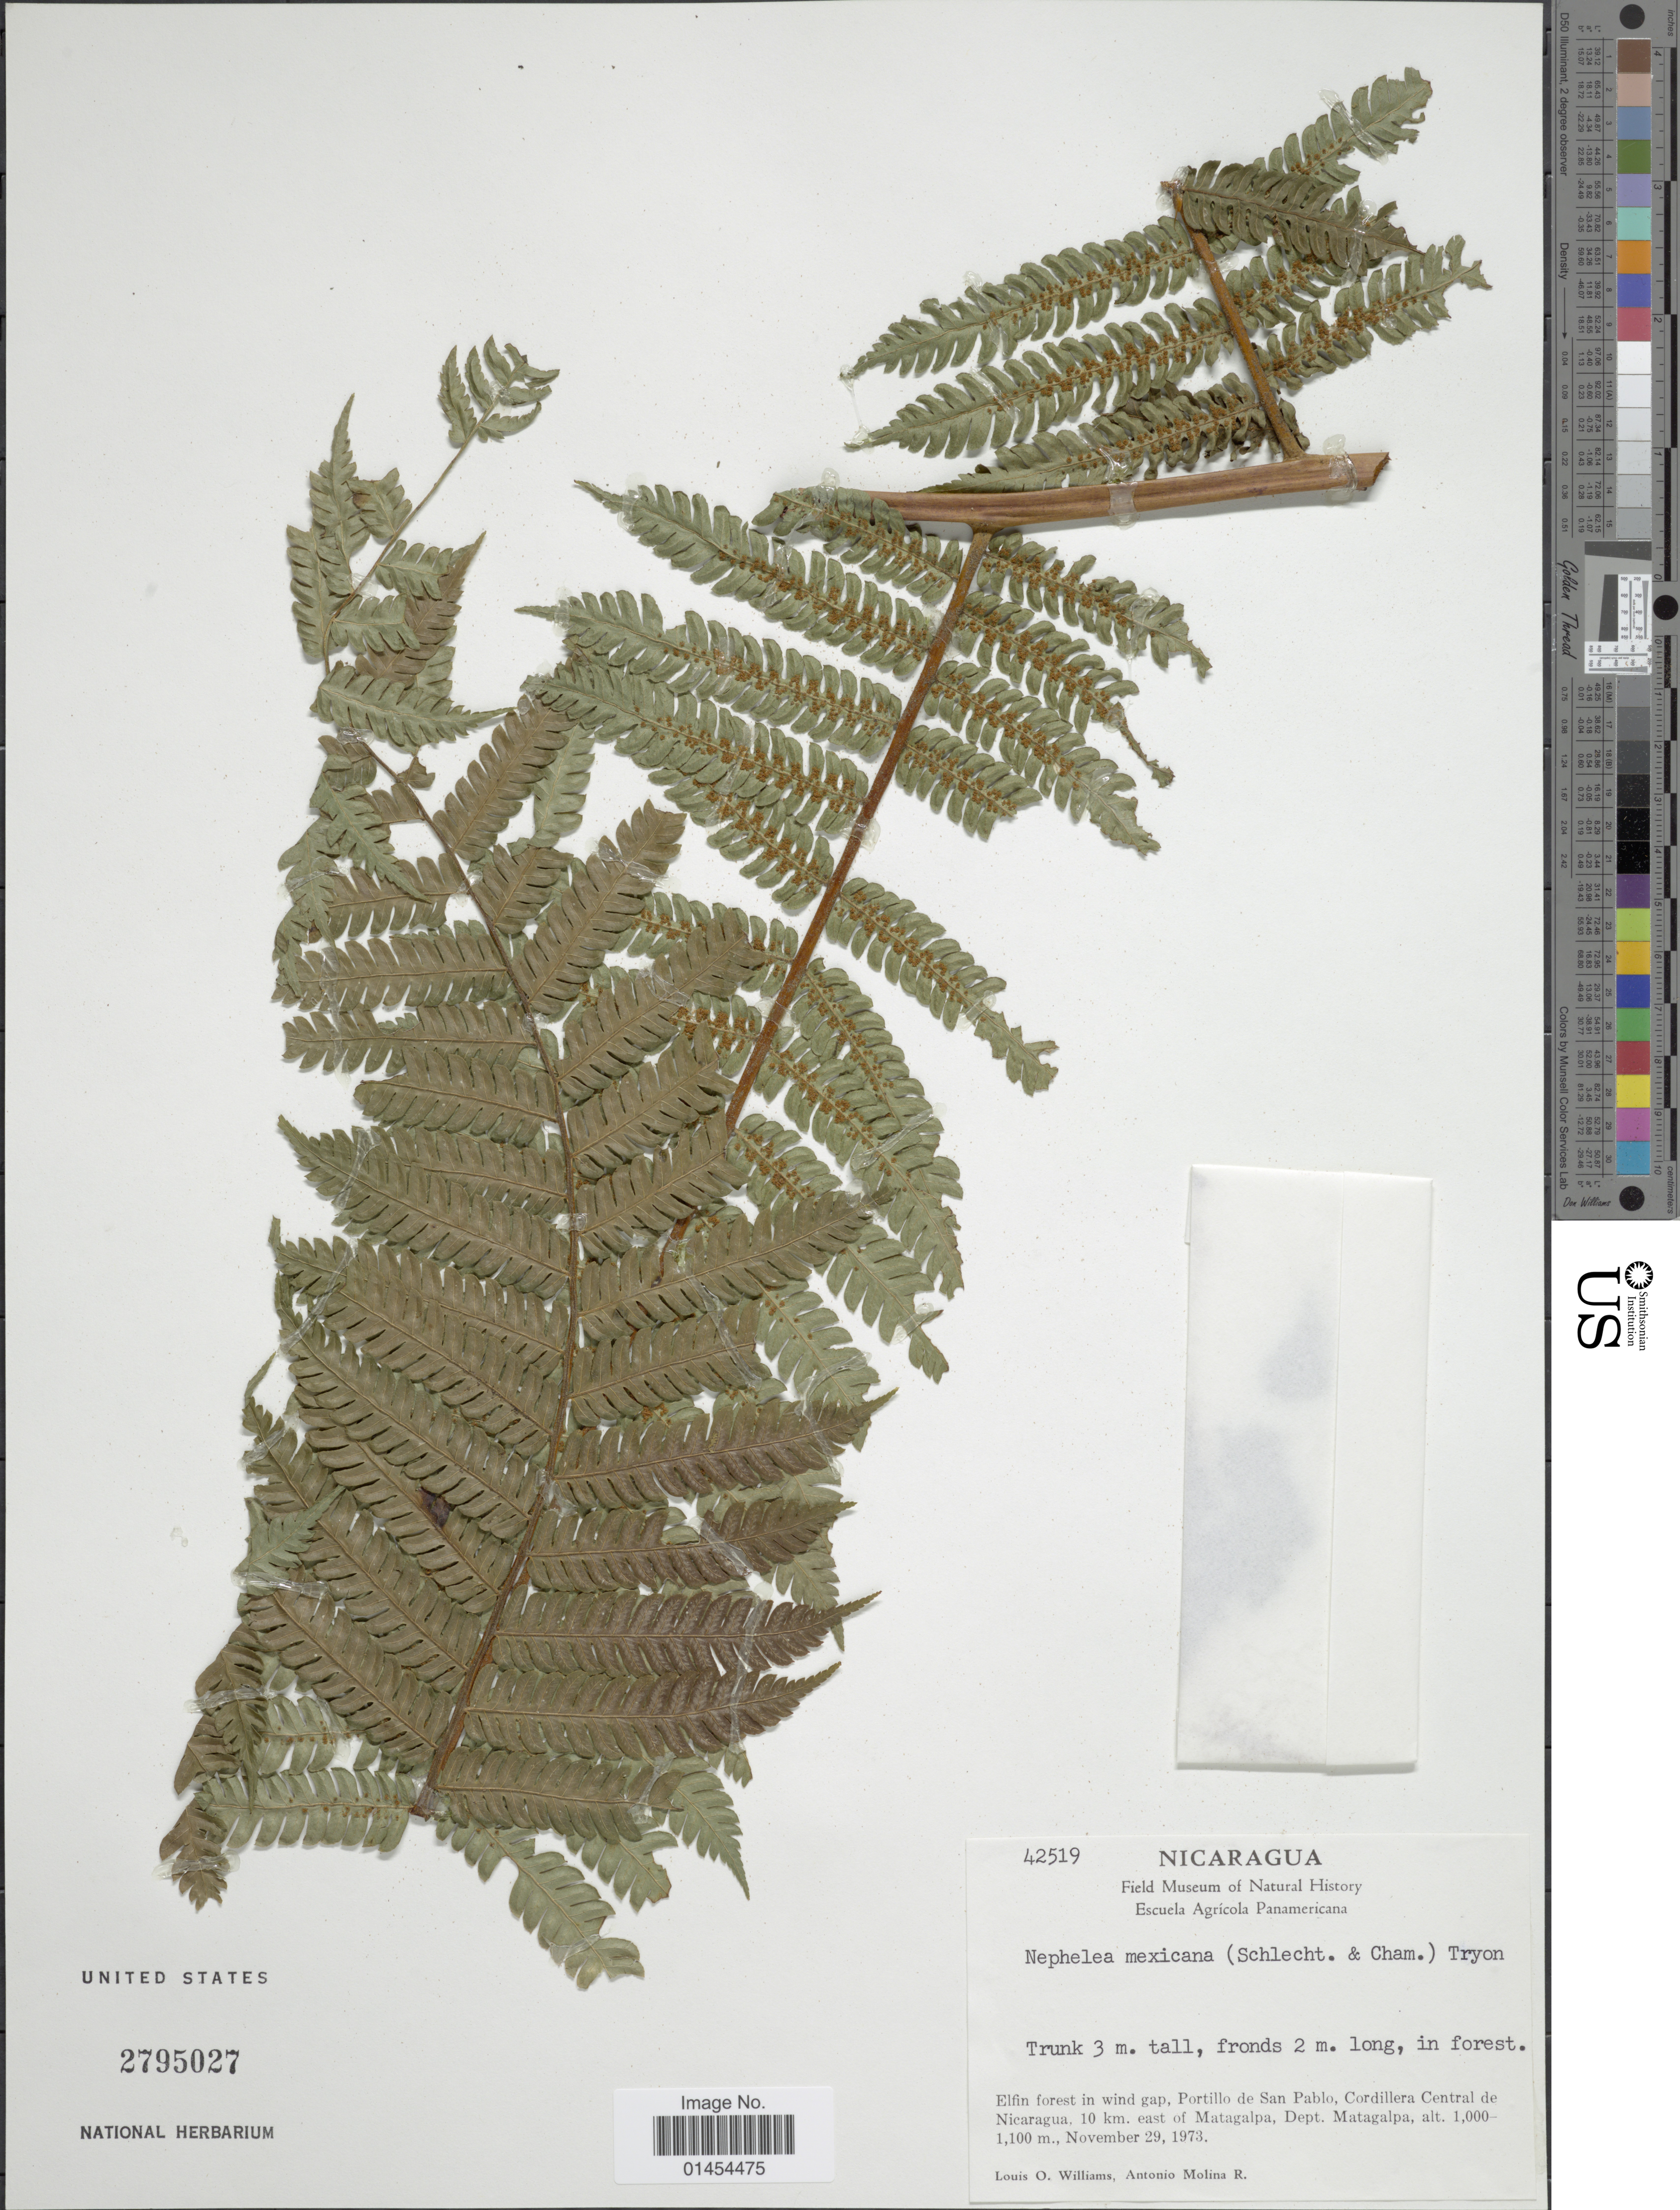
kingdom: Plantae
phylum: Tracheophyta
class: Polypodiopsida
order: Cyatheales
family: Cyatheaceae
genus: Alsophila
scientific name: Alsophila firma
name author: (Baker) D.S. Conant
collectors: L. O. Williams & A. Molina R.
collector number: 42519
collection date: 1973-11-29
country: Nicaragua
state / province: Matagalpa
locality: Elfin forest in wind gap, Portillo de San Pablo, Cordillera Central de Nicaragua, 10 km. east of Matagalpa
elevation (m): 1000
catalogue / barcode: US 2795027